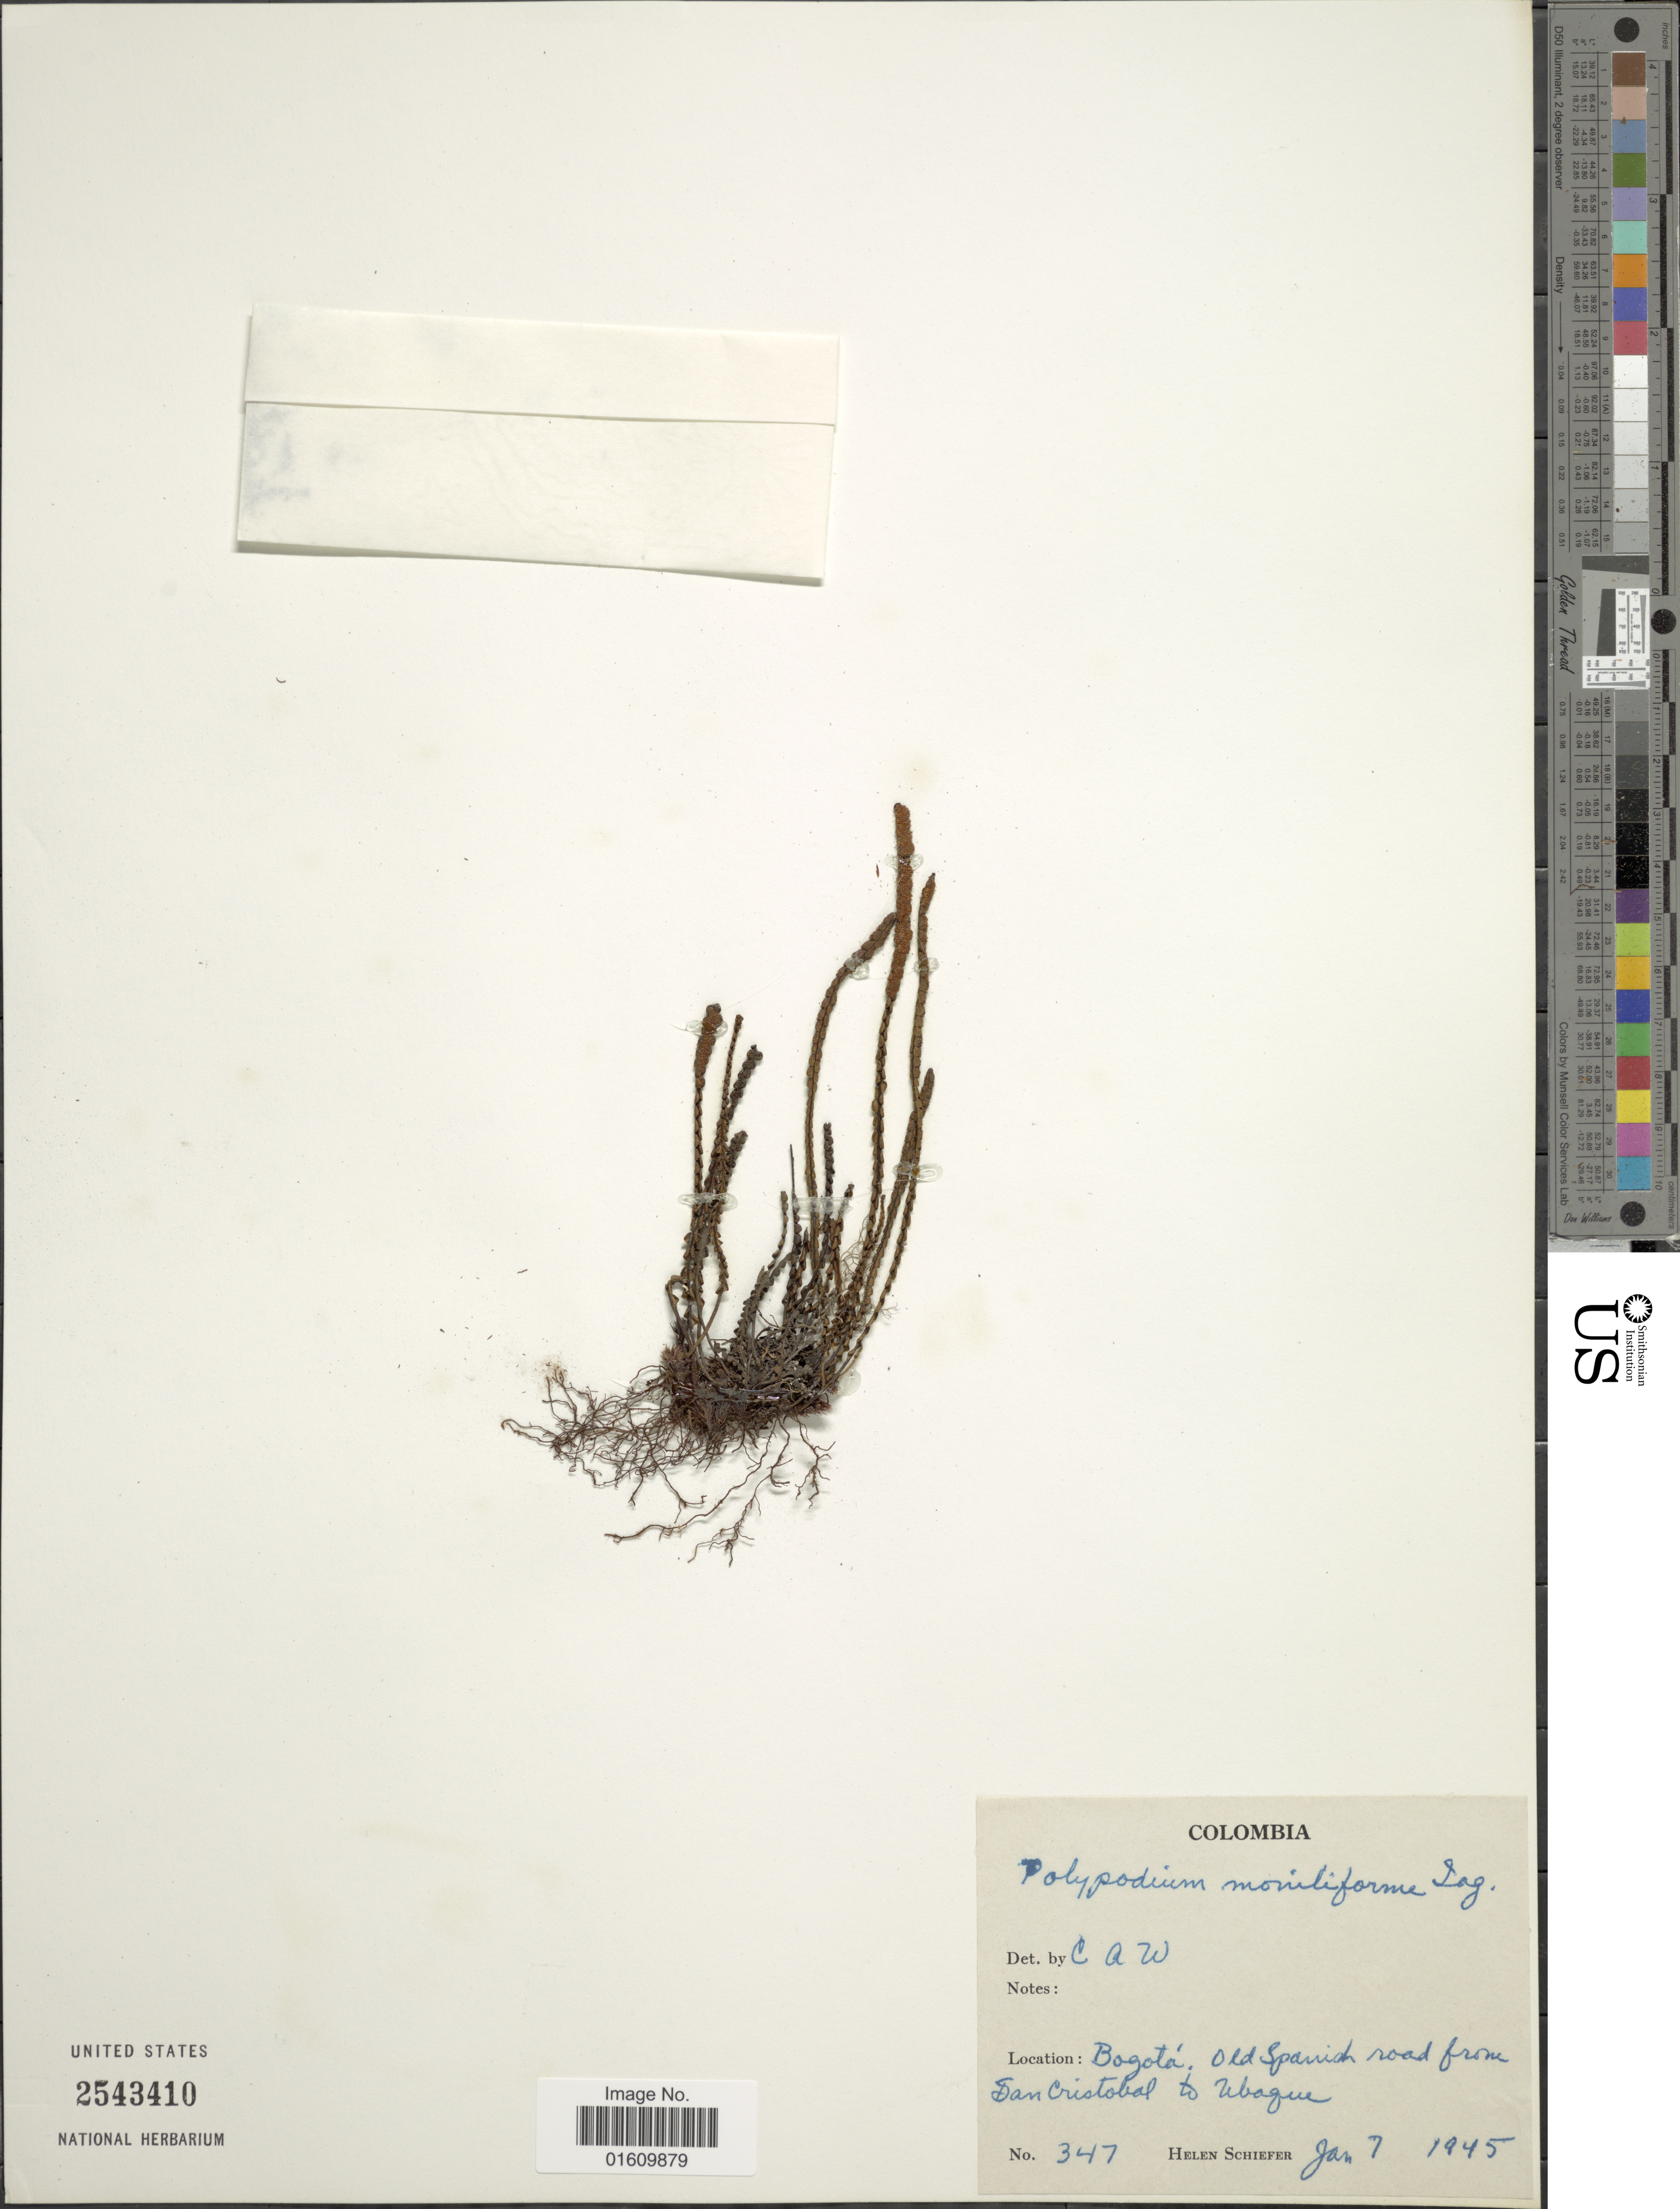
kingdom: Plantae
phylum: Tracheophyta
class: Polypodiopsida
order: Polypodiales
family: Polypodiaceae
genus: Melpomene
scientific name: Melpomene moniliformis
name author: (Lag. ex Sw.) A.R. Sm. & R.C. Moran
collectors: H. Schiefer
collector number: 347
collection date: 1945-01-07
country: Colombia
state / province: Bogota D.C.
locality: Bogota, Old Spanish road from San Cristobal to Ubaque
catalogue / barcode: US 2543410